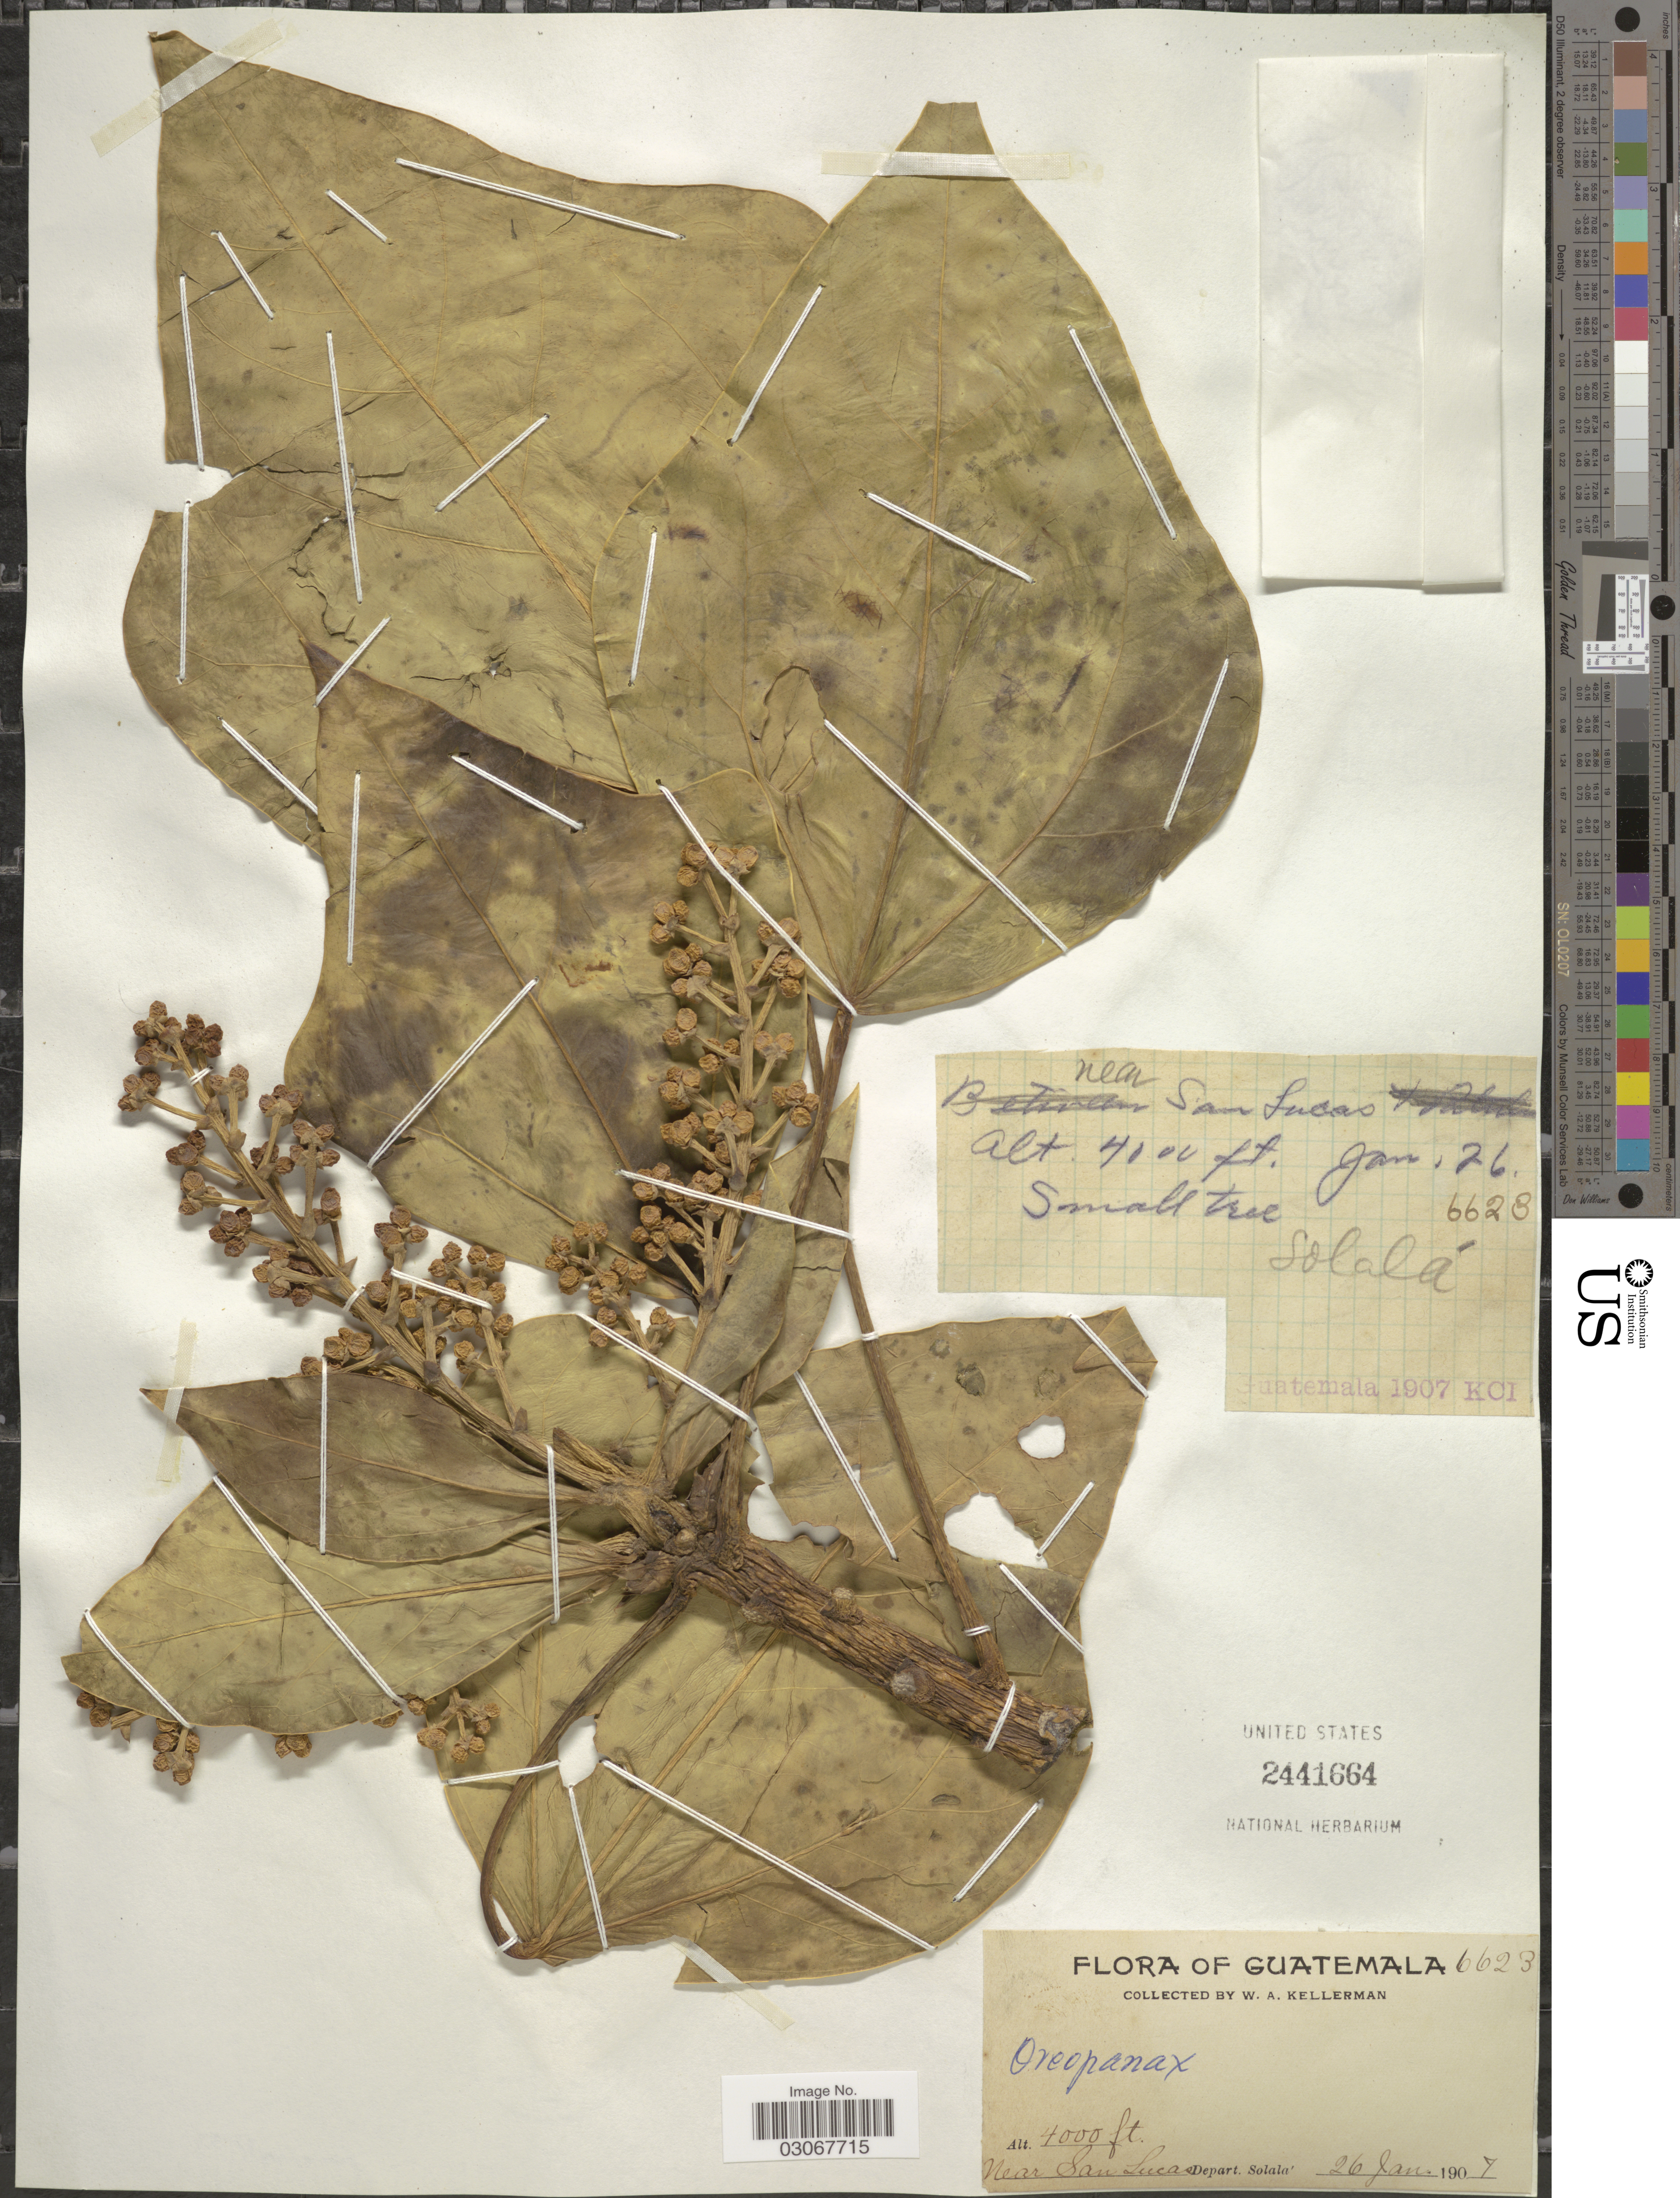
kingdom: Plantae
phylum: Tracheophyta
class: Magnoliopsida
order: Apiales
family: Araliaceae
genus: Oreopanax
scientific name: Oreopanax sp.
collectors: W. Kellerman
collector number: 6623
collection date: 1907-01-26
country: Guatemala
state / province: Sololá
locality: Near San Lucas. Depart. Sololá.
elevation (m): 1219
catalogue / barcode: US 2441664